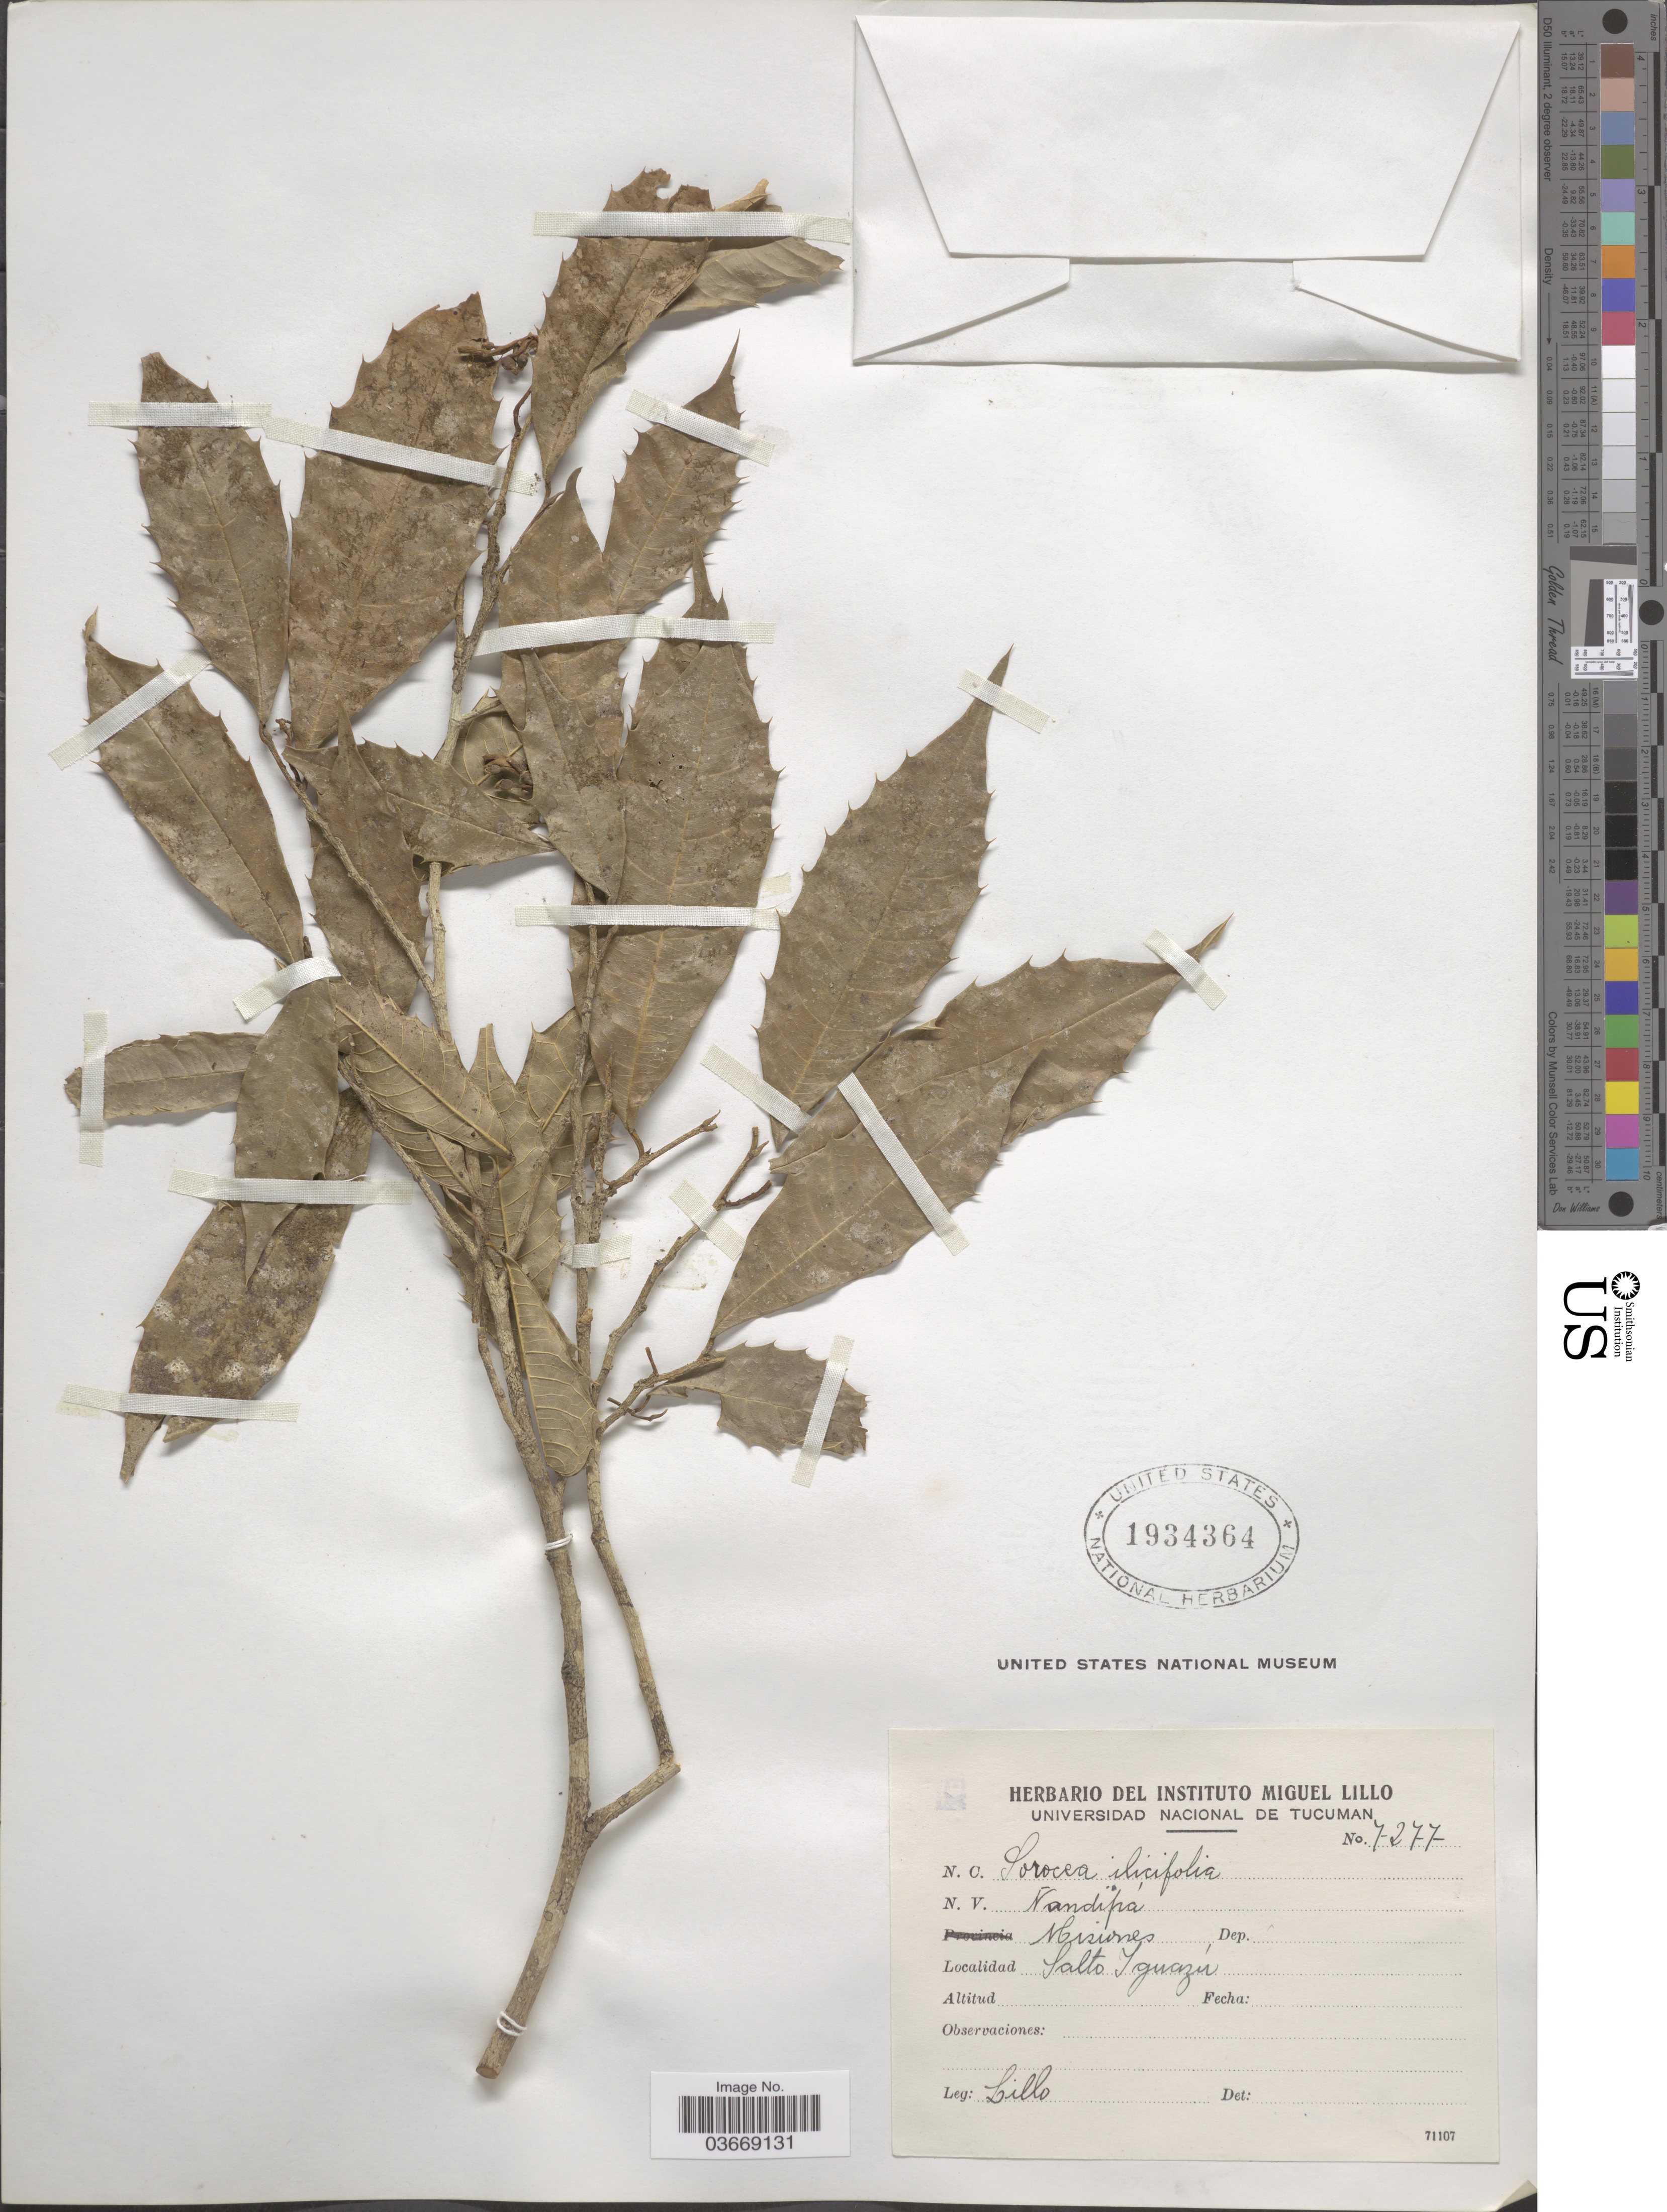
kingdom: Plantae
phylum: Tracheophyta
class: Magnoliopsida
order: Rosales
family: Moraceae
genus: Sorocea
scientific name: Sorocea ilicifolia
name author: Miq.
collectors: -. Lillo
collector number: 7277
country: Argentina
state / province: Misiones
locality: Salto Iguazú.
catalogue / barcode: US 1934364